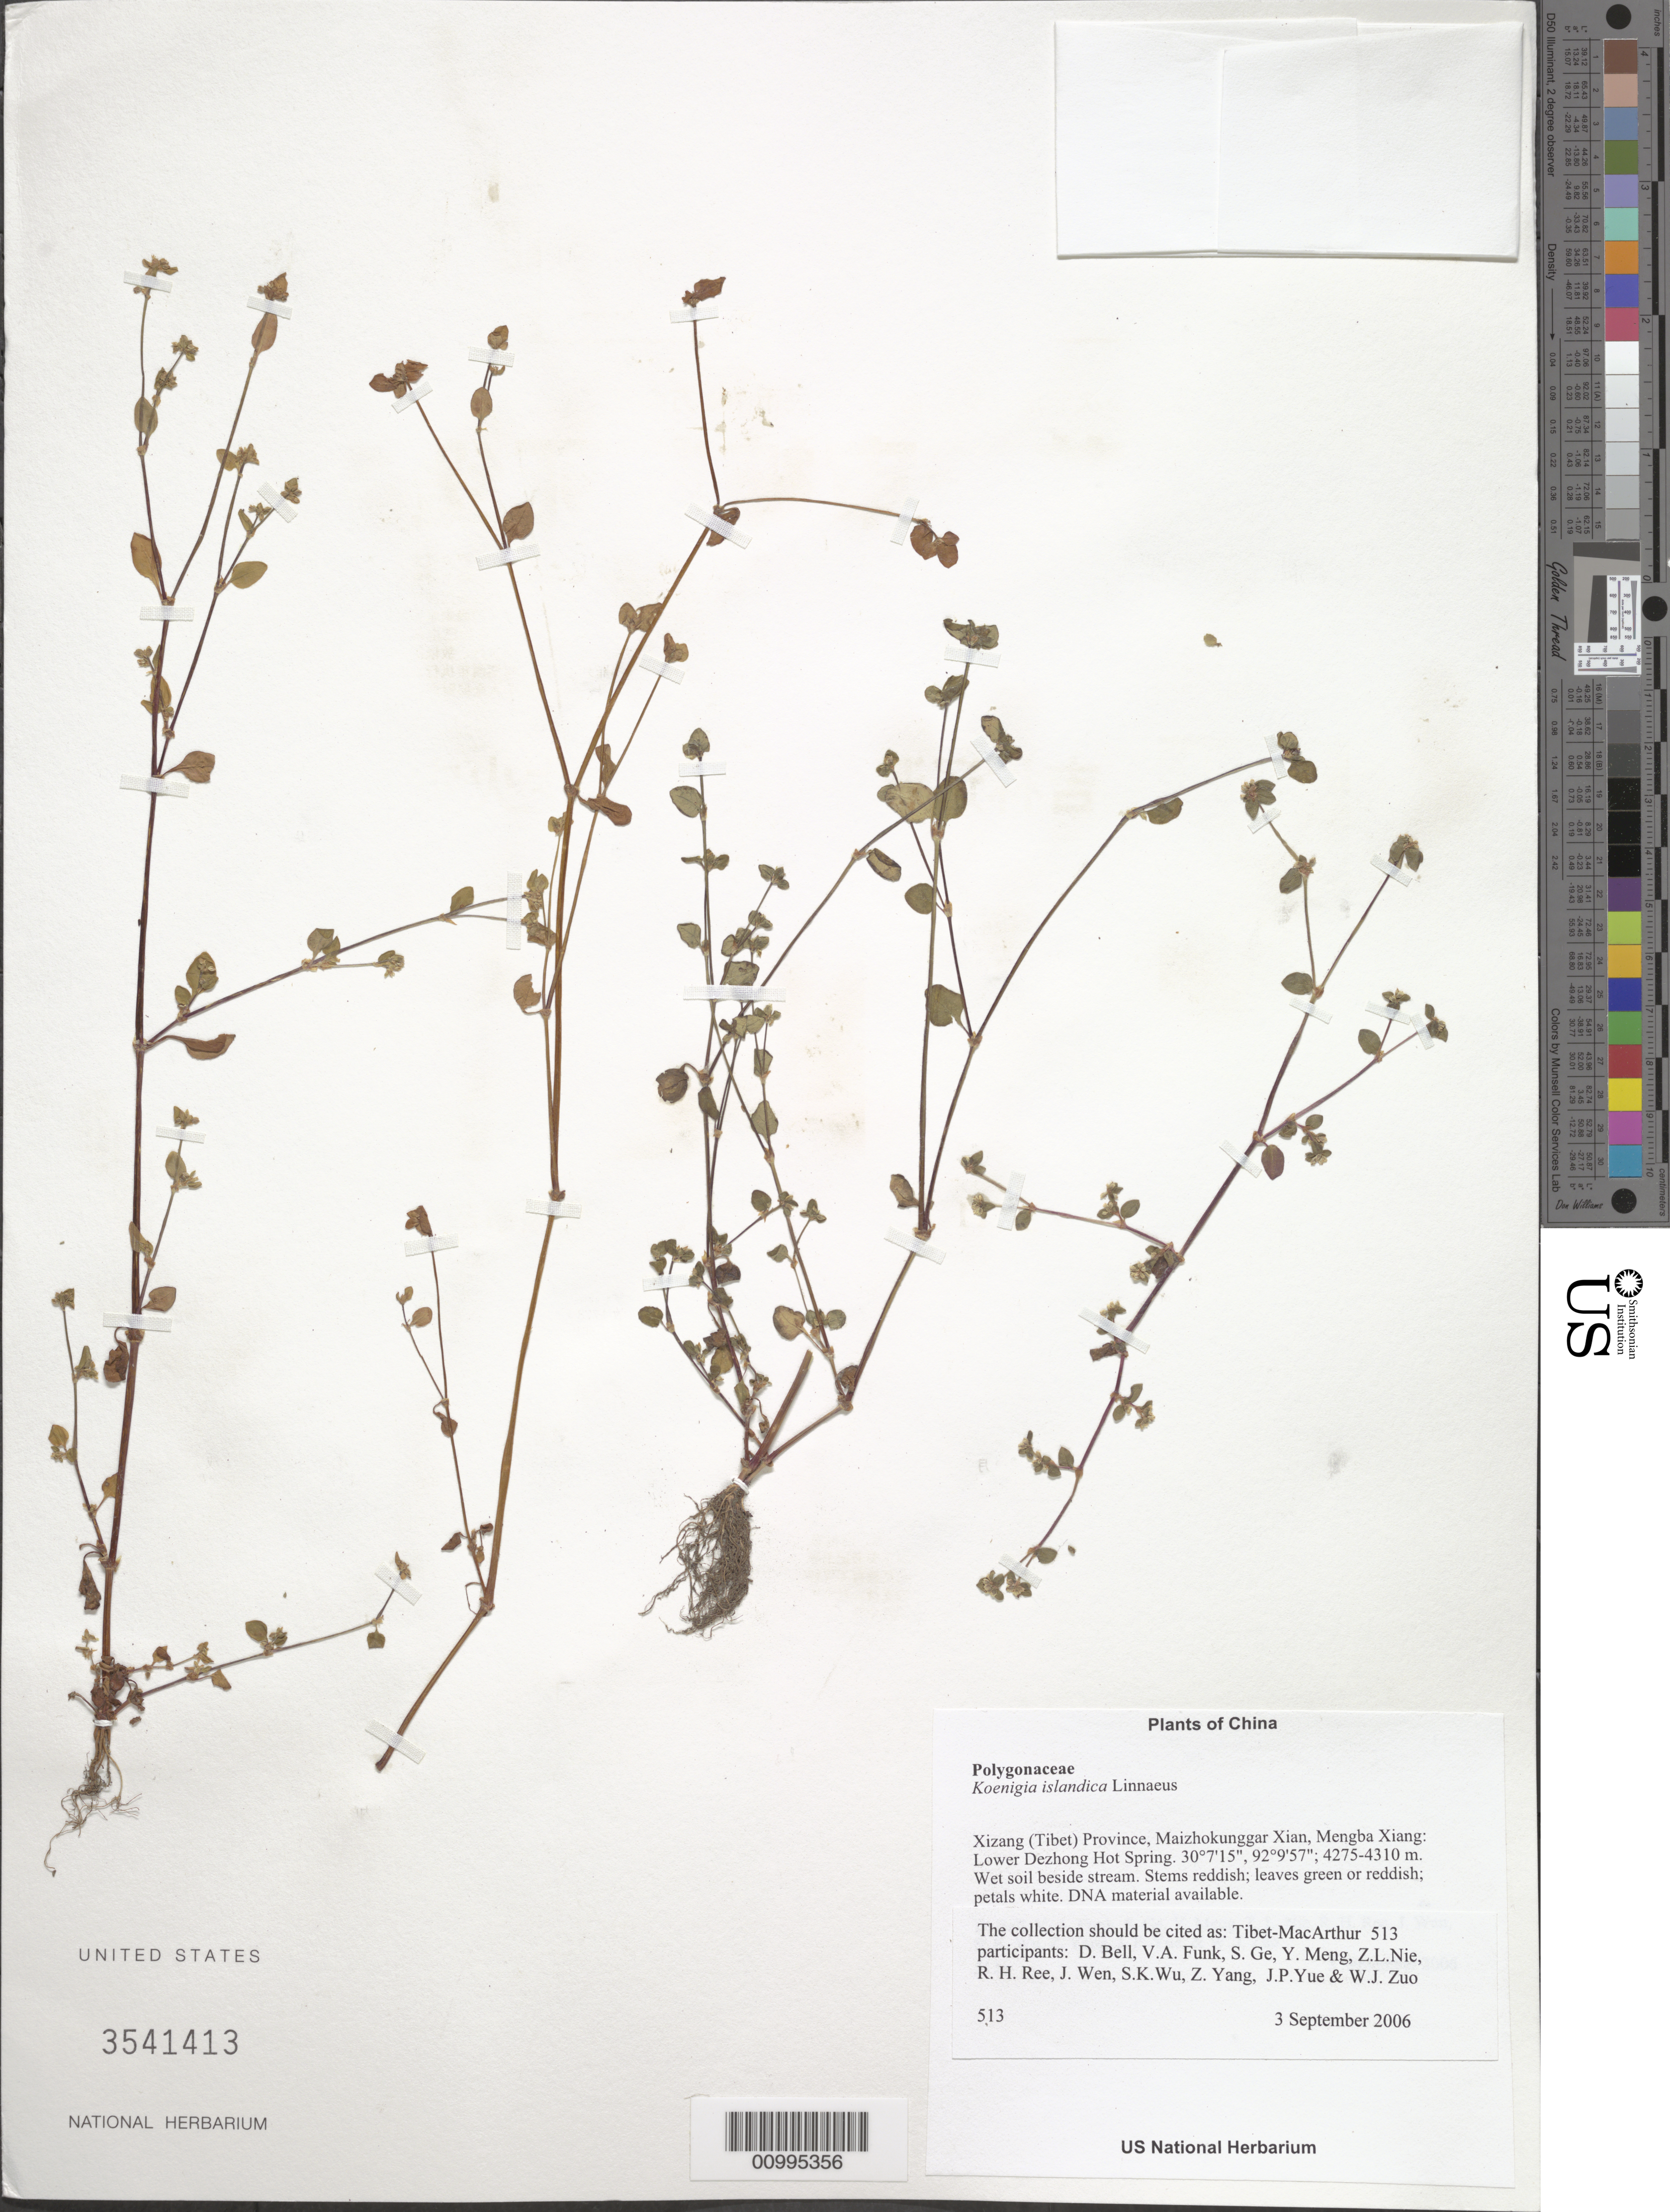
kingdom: Plantae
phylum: Tracheophyta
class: Magnoliopsida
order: Caryophyllales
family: Polygonaceae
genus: Koenigia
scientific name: Koenigia islandica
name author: L.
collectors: Tibet-MacArthur, D. A. Bell, V. Funk, S. Ge, Y. Meng, Z. Nie, R. Ree, J. Wen, S. K. Wu, Z. Yang, J. Yue & W. Zuo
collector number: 513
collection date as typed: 03 Sep 2006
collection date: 2006-09-03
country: China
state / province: Xizang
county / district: Maizhokunggar Xian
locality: Mengba Xiang. Lower Dezhong Hot Spring.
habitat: Grazed slope with thickets of Salix, Berberis, Rosa, and dwarf Rhododendron. Wet soil beside stream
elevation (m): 4275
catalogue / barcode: US 3541413